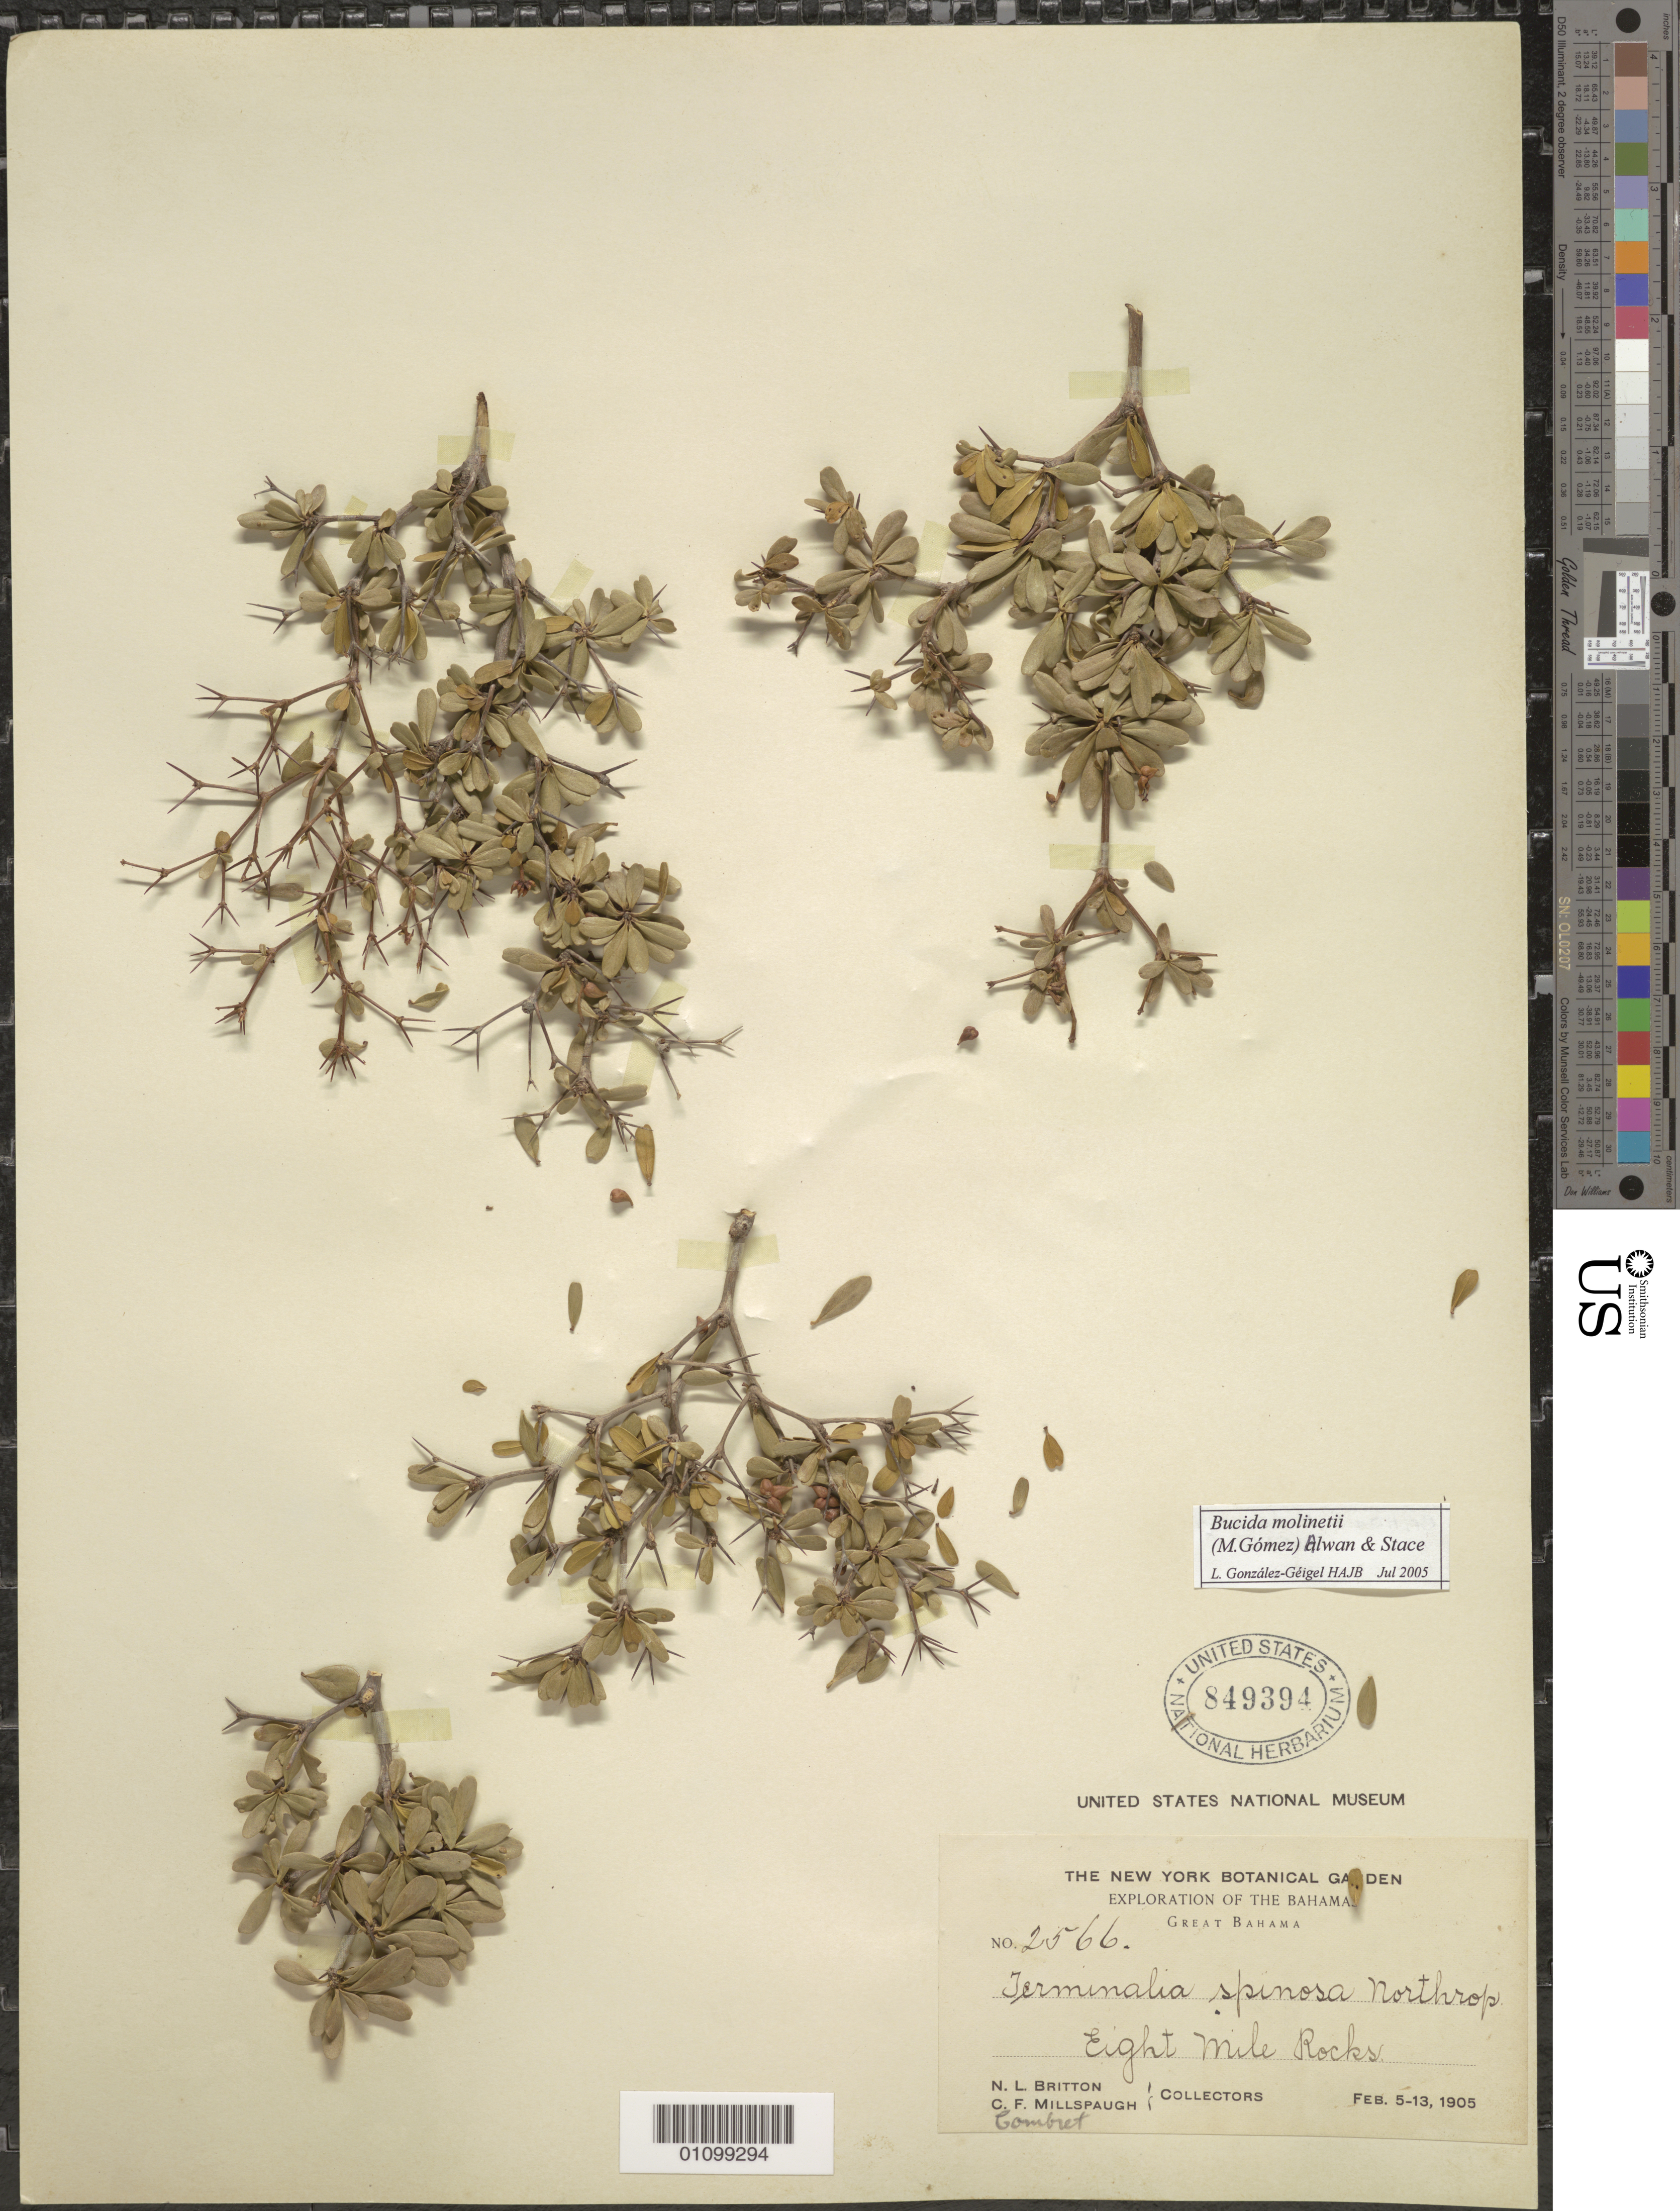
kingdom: Plantae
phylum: Tracheophyta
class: Magnoliopsida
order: Myrtales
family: Combretaceae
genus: Terminalia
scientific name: Terminalia molinetii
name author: M. Gómez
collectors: N. Britton & C. F. Millspaugh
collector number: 2566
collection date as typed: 05 Feb 1905 to 13 Feb 1905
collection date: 1905-02-05/1905-02-13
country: Bahamas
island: Great Bahama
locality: Eight Mile Rocks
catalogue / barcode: US 849394